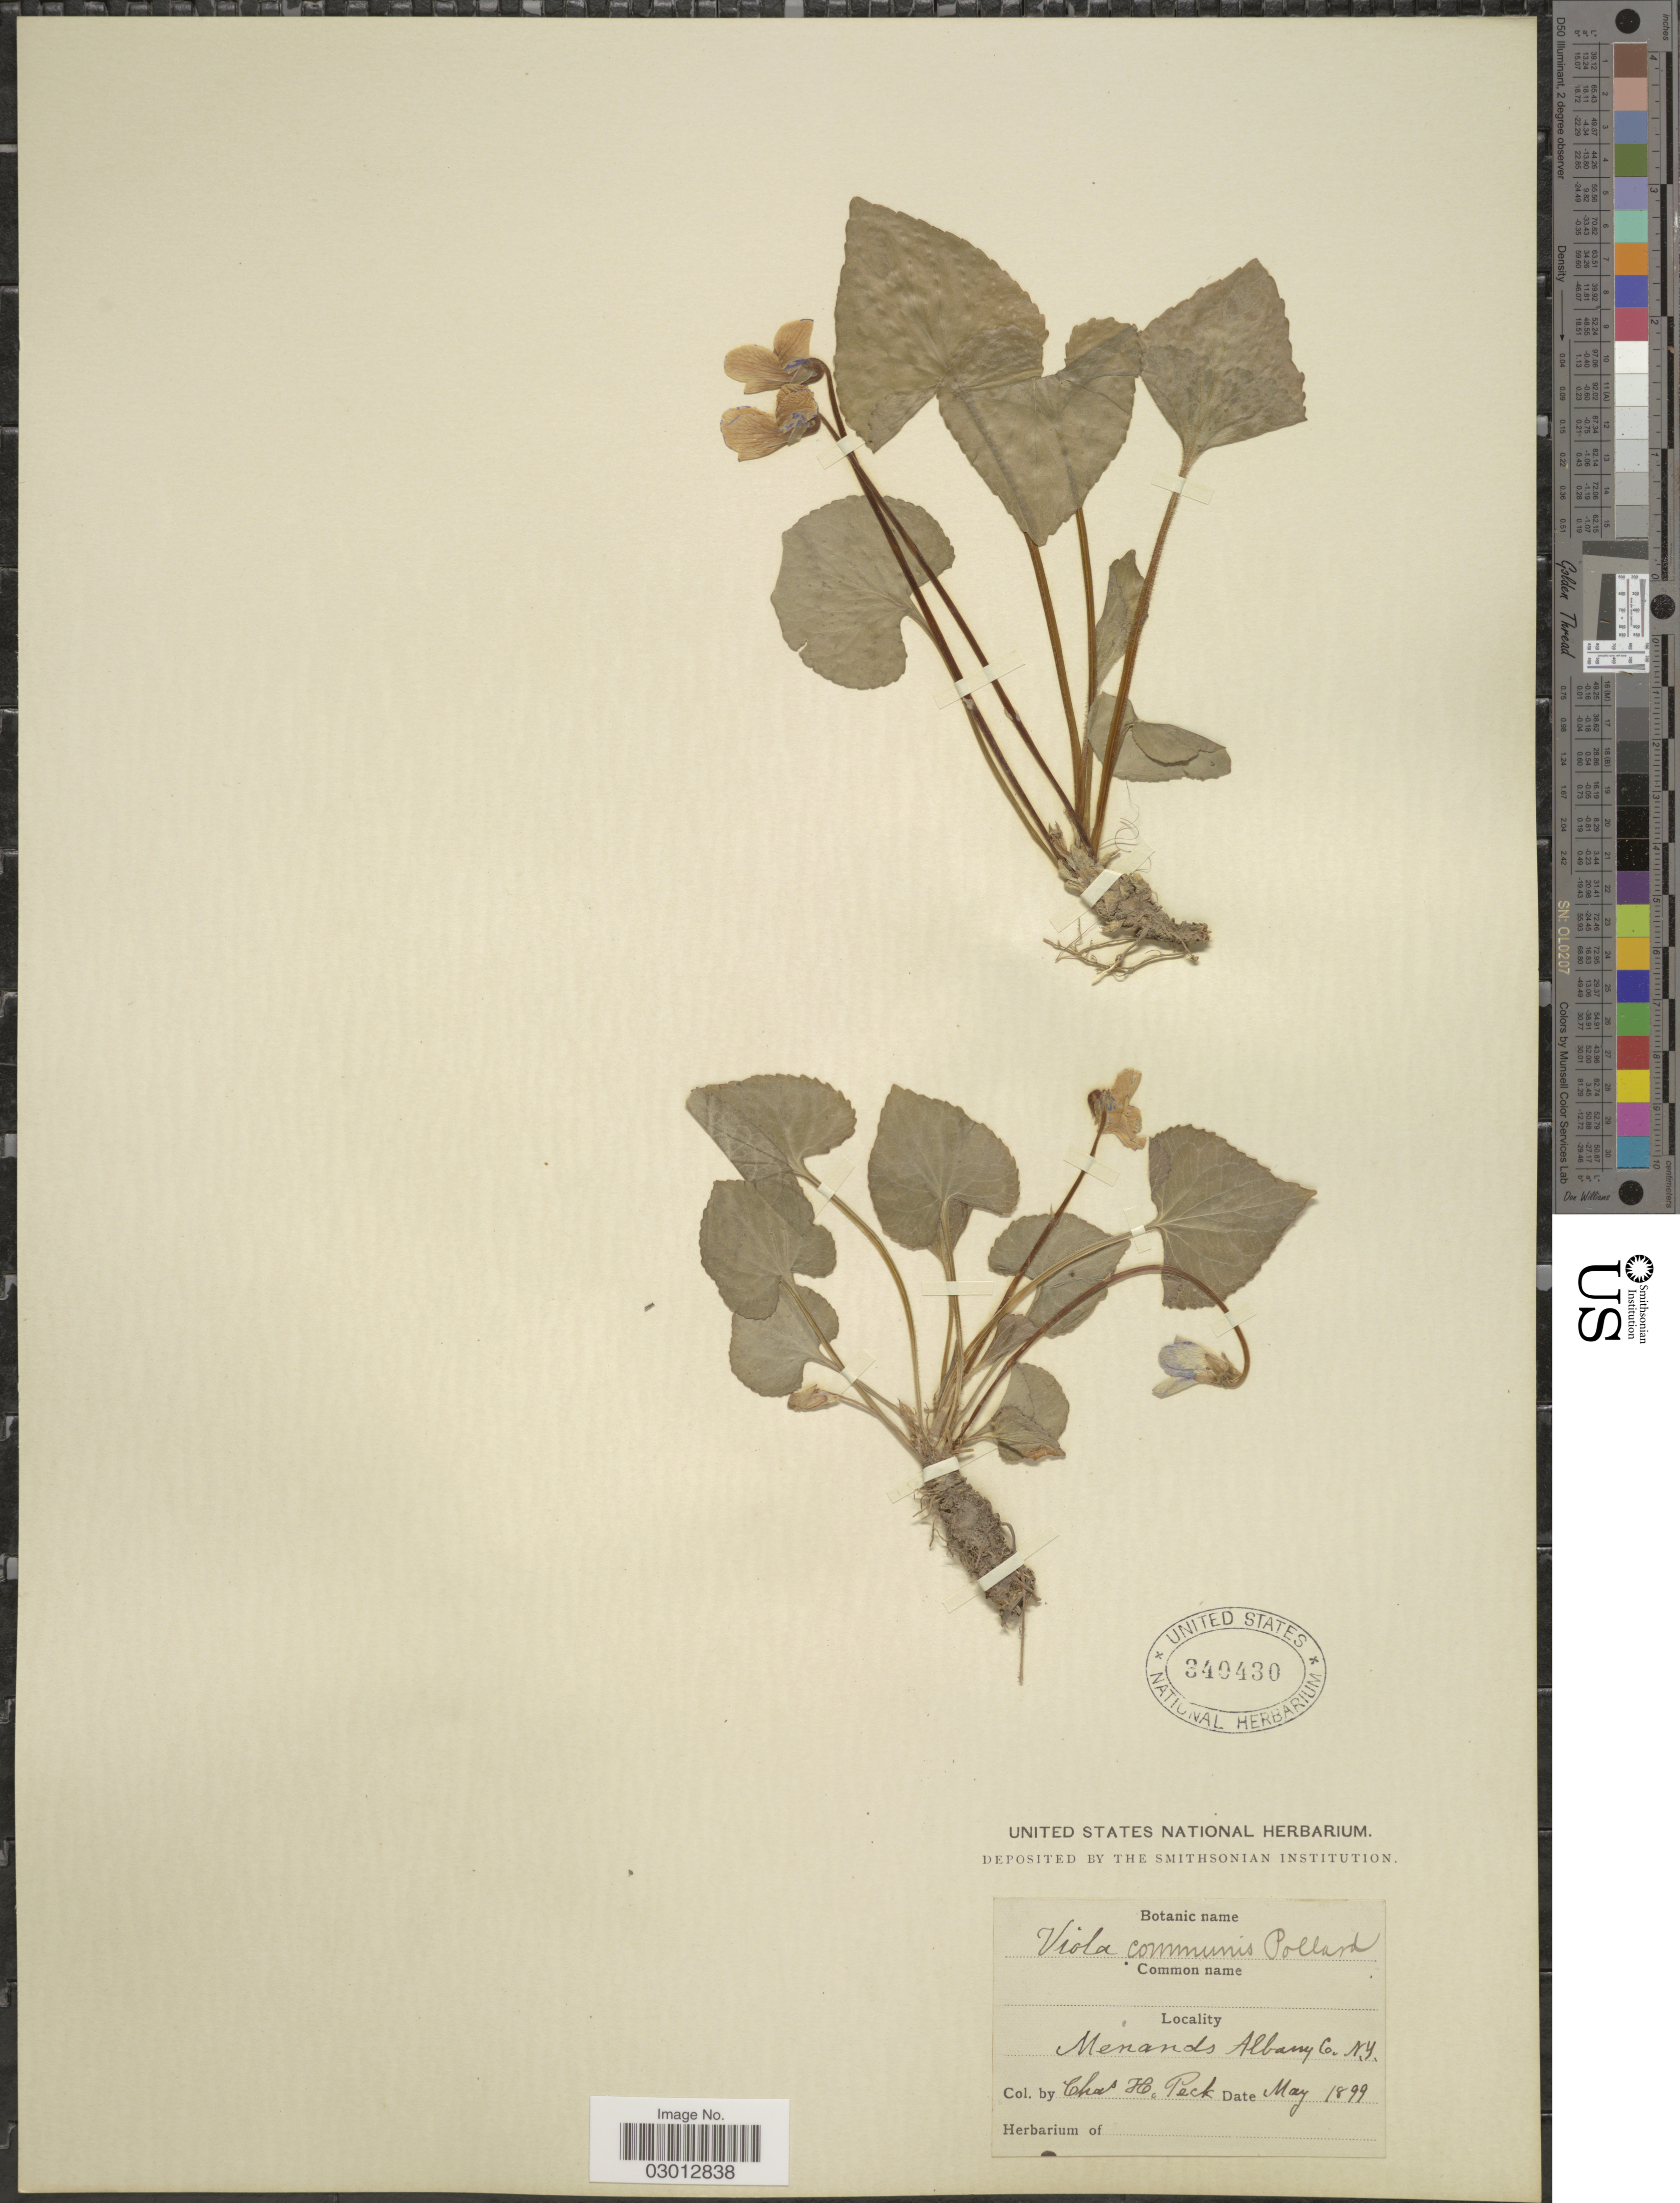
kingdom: Plantae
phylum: Tracheophyta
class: Magnoliopsida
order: Malpighiales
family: Violaceae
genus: Viola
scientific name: Viola papilionacea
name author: Pursh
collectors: C. H. Peck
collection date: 1899-05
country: United States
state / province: New York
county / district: Albany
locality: Menands Albany Co. N.Y.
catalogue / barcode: US 340430